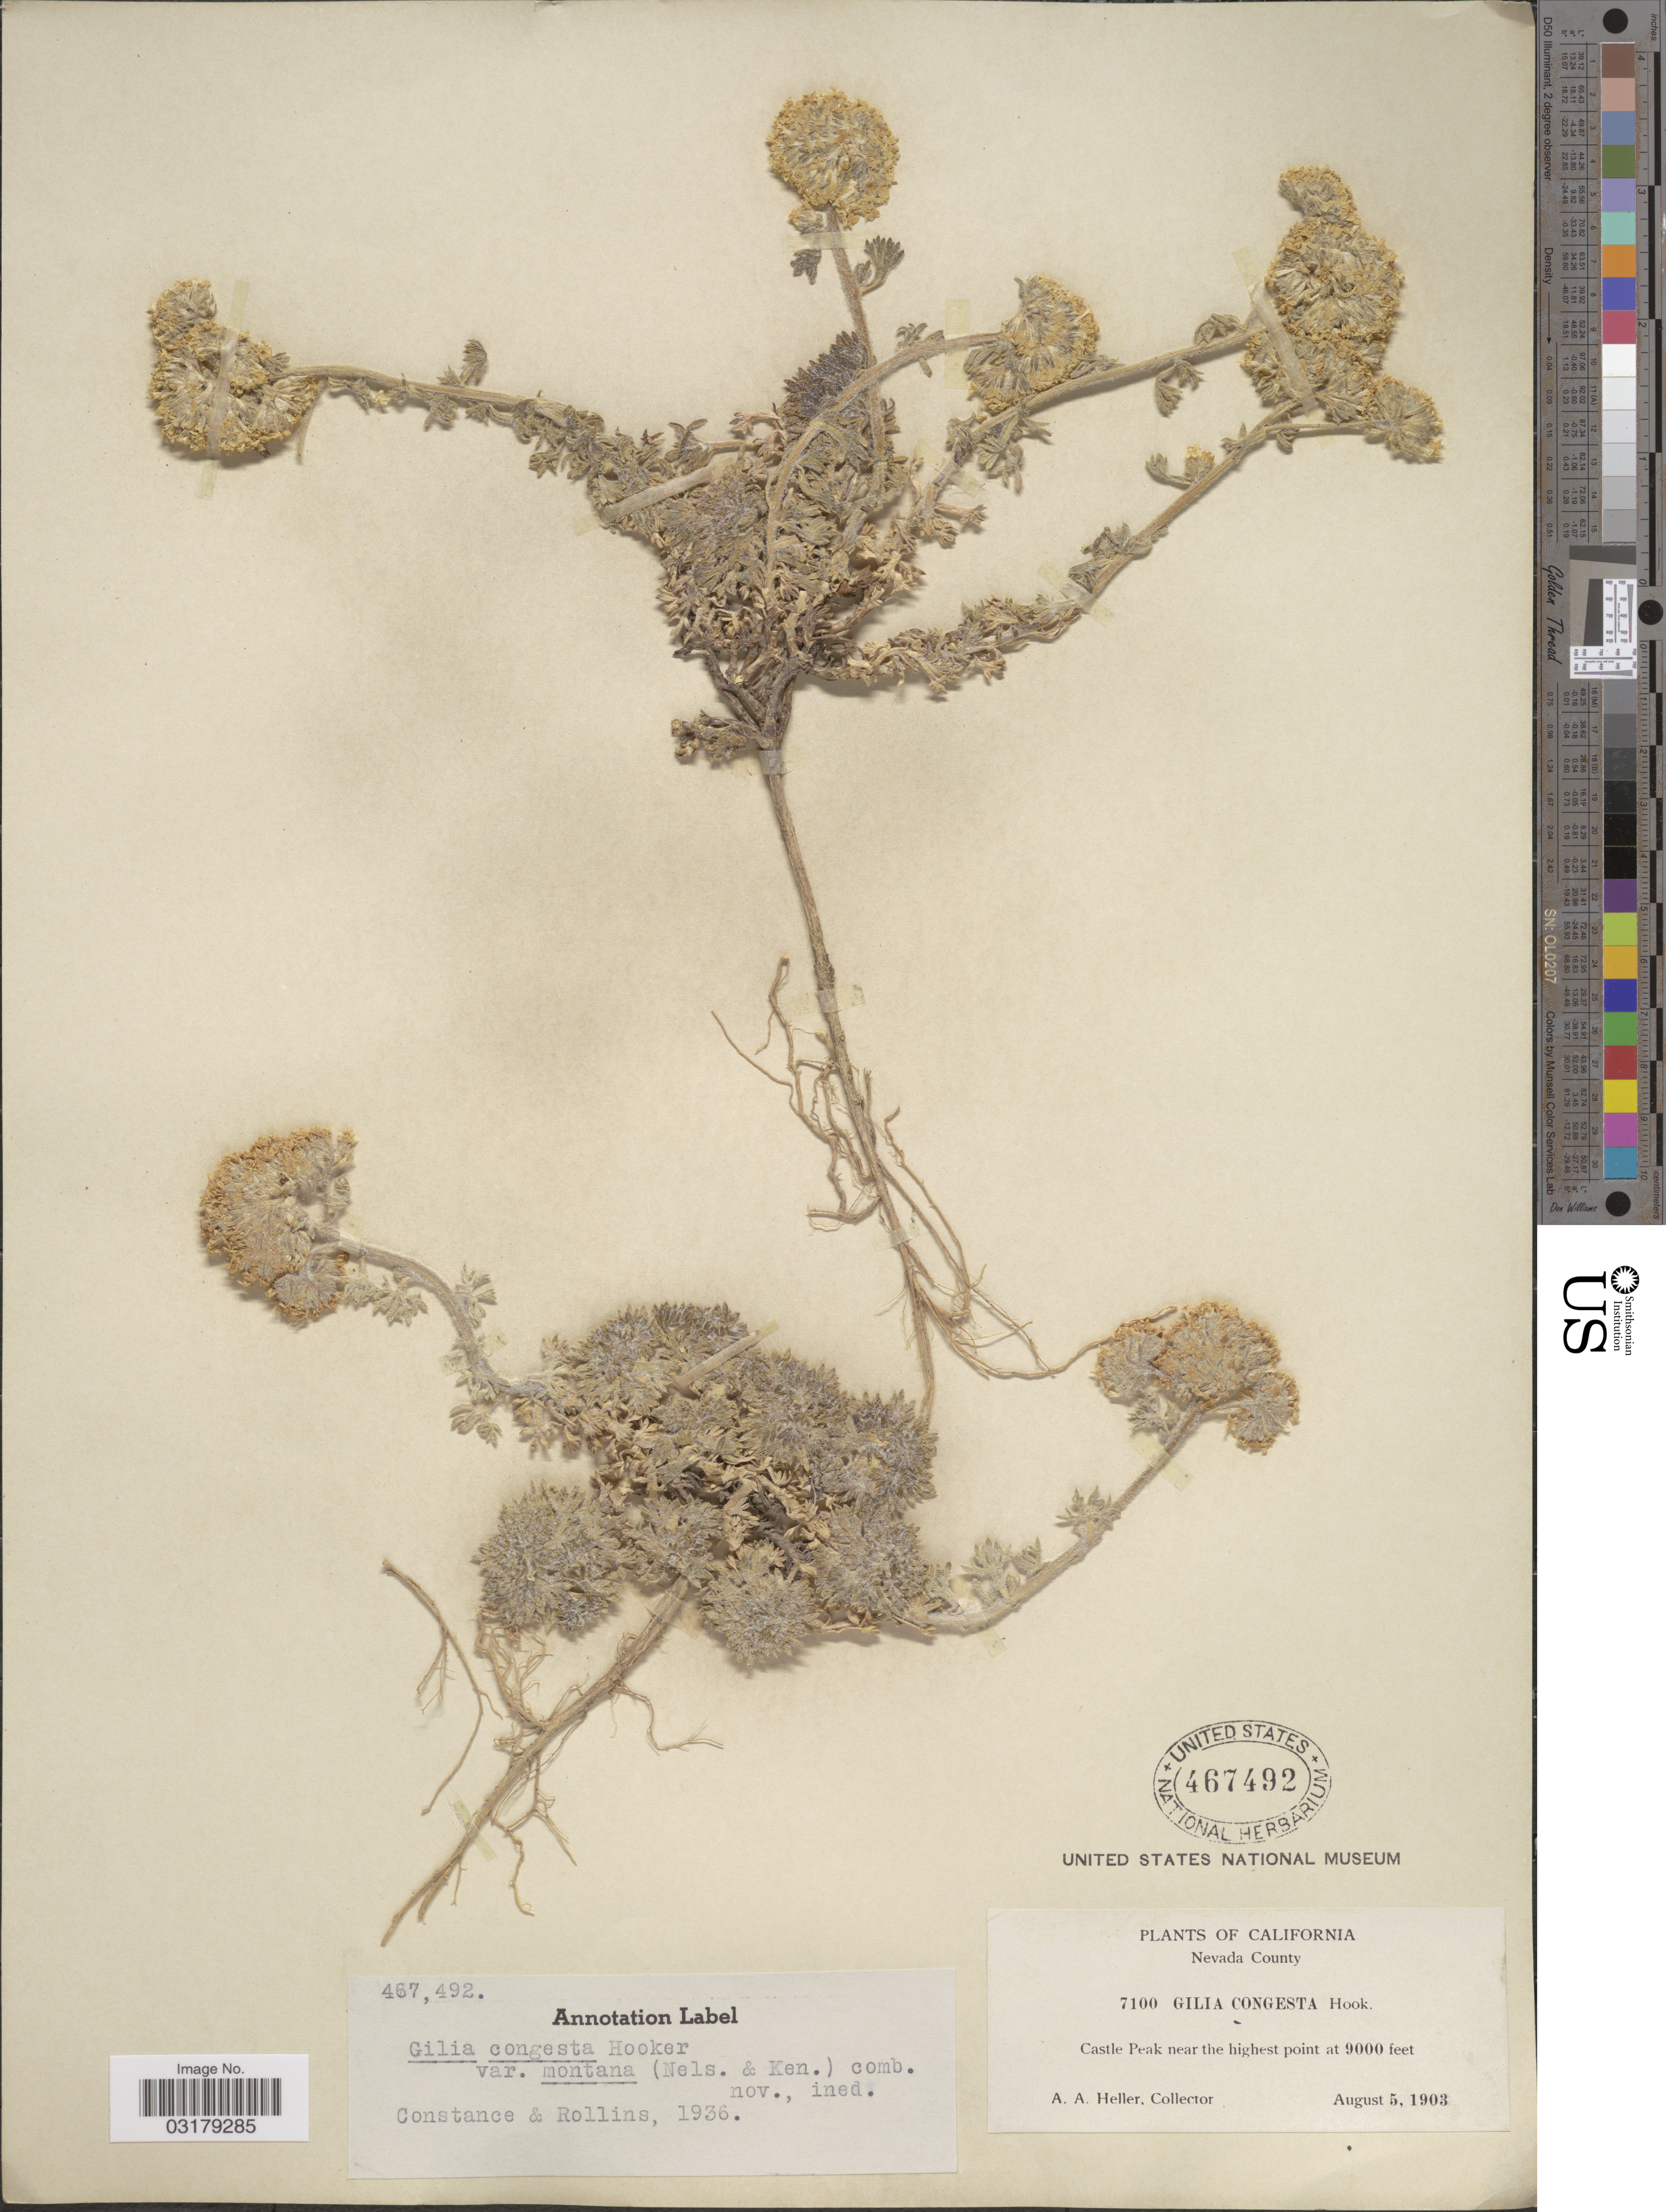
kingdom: Plantae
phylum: Tracheophyta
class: Magnoliopsida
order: Ericales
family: Polemoniaceae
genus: Ipomopsis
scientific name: Ipomopsis congesta var. montana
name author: (Constance & Rollins) Reveal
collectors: A. A. Heller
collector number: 7100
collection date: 1903-08-05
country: United States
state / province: California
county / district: Nevada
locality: California. Nevada County. Castle Peak near the highest point.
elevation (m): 2743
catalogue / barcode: US 467492